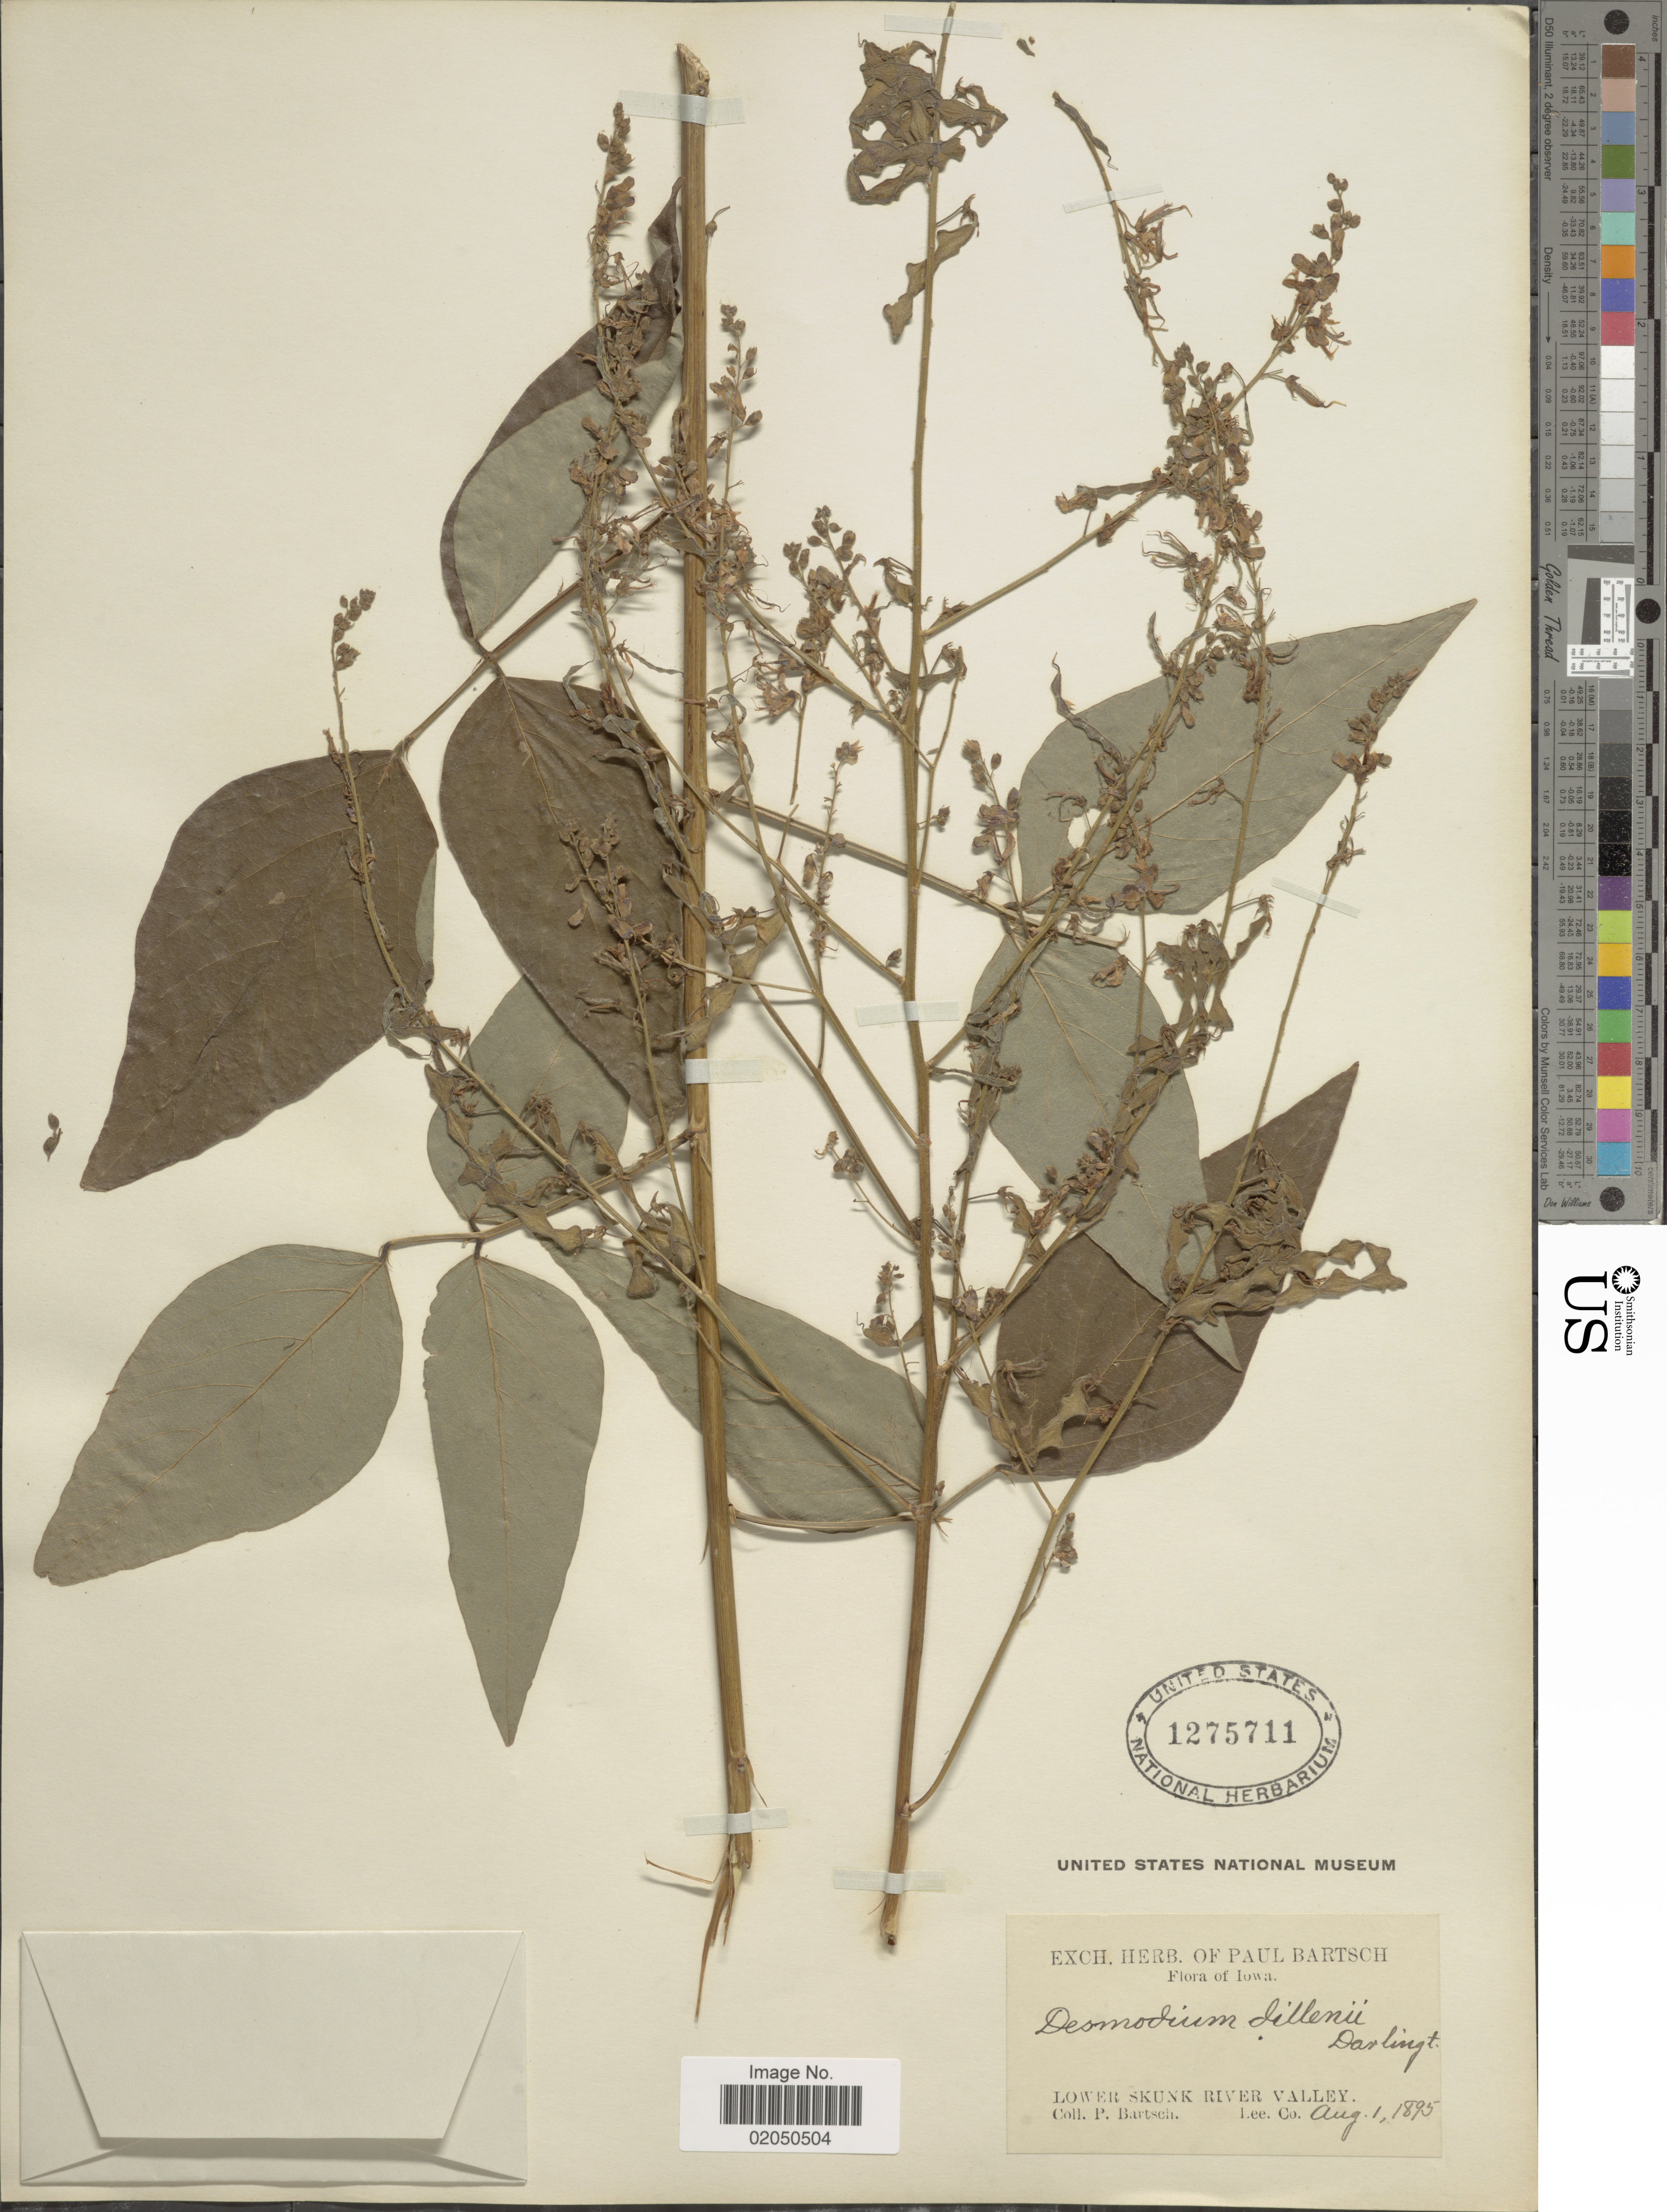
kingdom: Plantae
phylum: Tracheophyta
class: Magnoliopsida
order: Fabales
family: Fabaceae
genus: Desmodium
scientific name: Desmodium glabellum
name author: (Michx.) DC.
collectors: P. Bartsch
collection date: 1895-08-01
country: United States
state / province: Iowa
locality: Lower Skunk RIver Valley, Lee Co.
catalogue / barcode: US 1275711